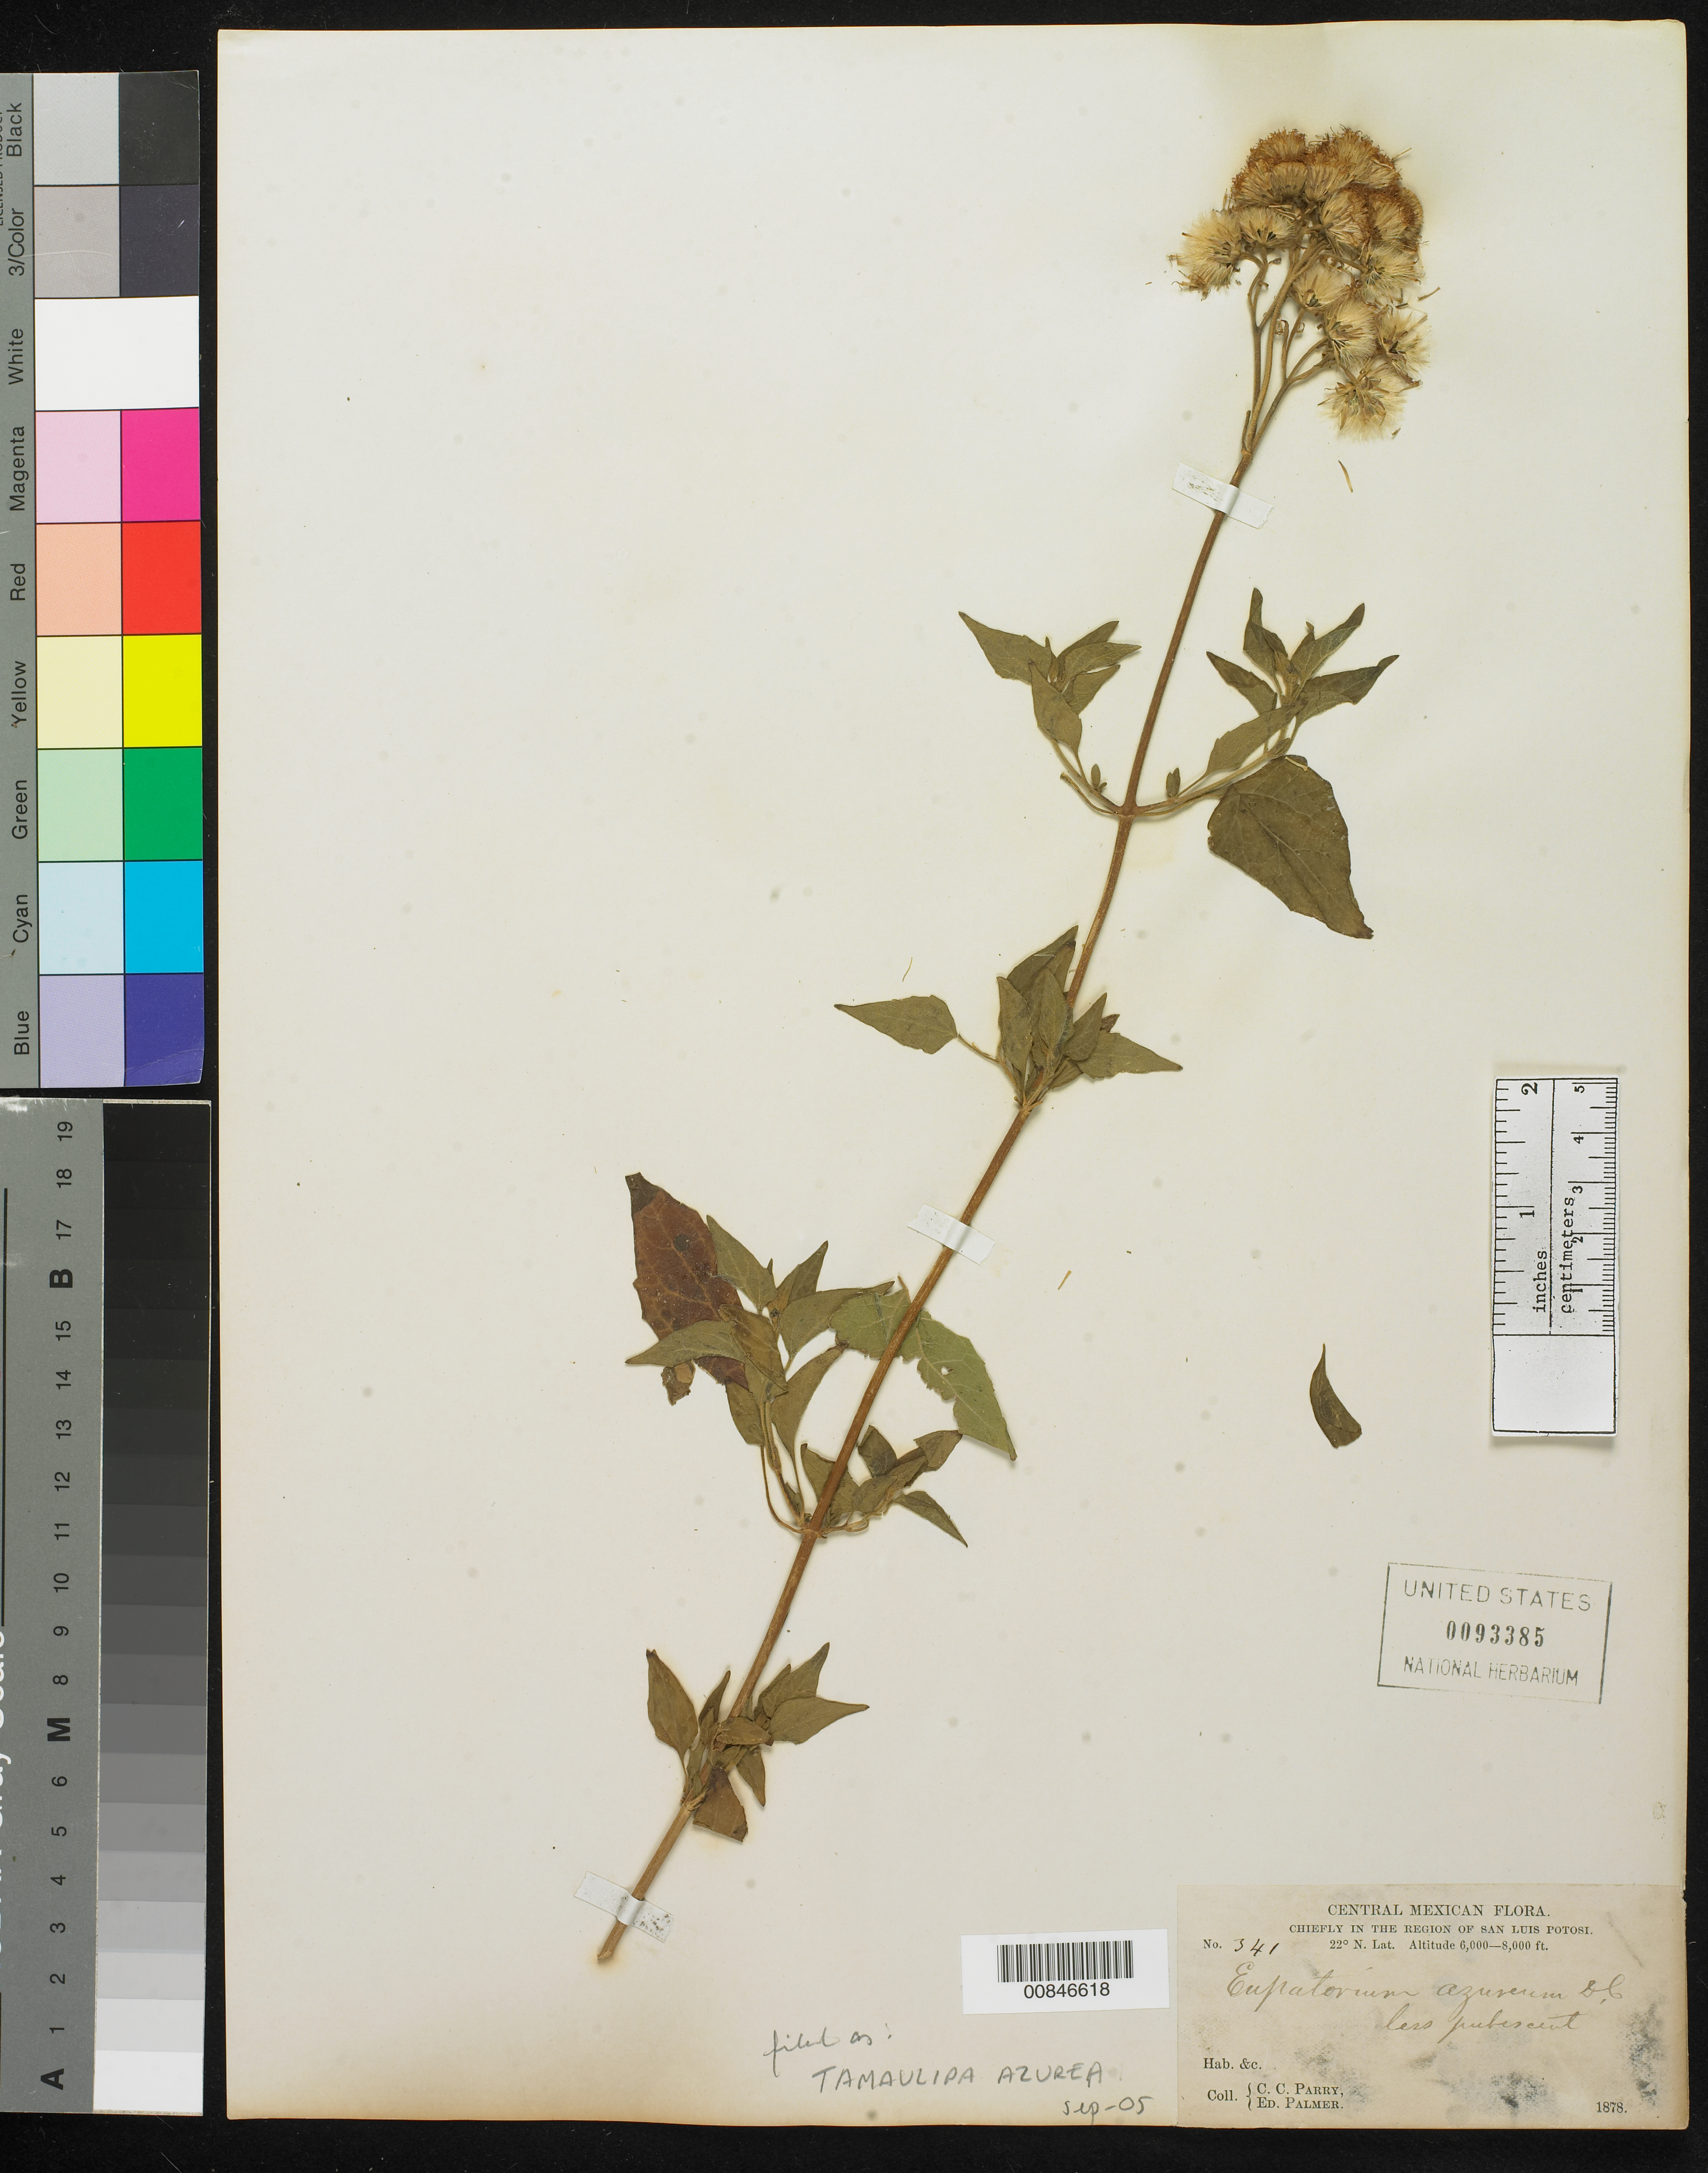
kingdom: Plantae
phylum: Tracheophyta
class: Magnoliopsida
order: Asterales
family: Asteraceae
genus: Tamaulipa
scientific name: Tamaulipa azurea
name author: (DC.) R.M. King & H. Rob.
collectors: C. C. Parry & E. Palmer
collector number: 341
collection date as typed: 1878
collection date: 1878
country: Mexico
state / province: San Luis Potosí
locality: Chiefly in the region of San Luis Potosí.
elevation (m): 1829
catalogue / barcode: US 93385